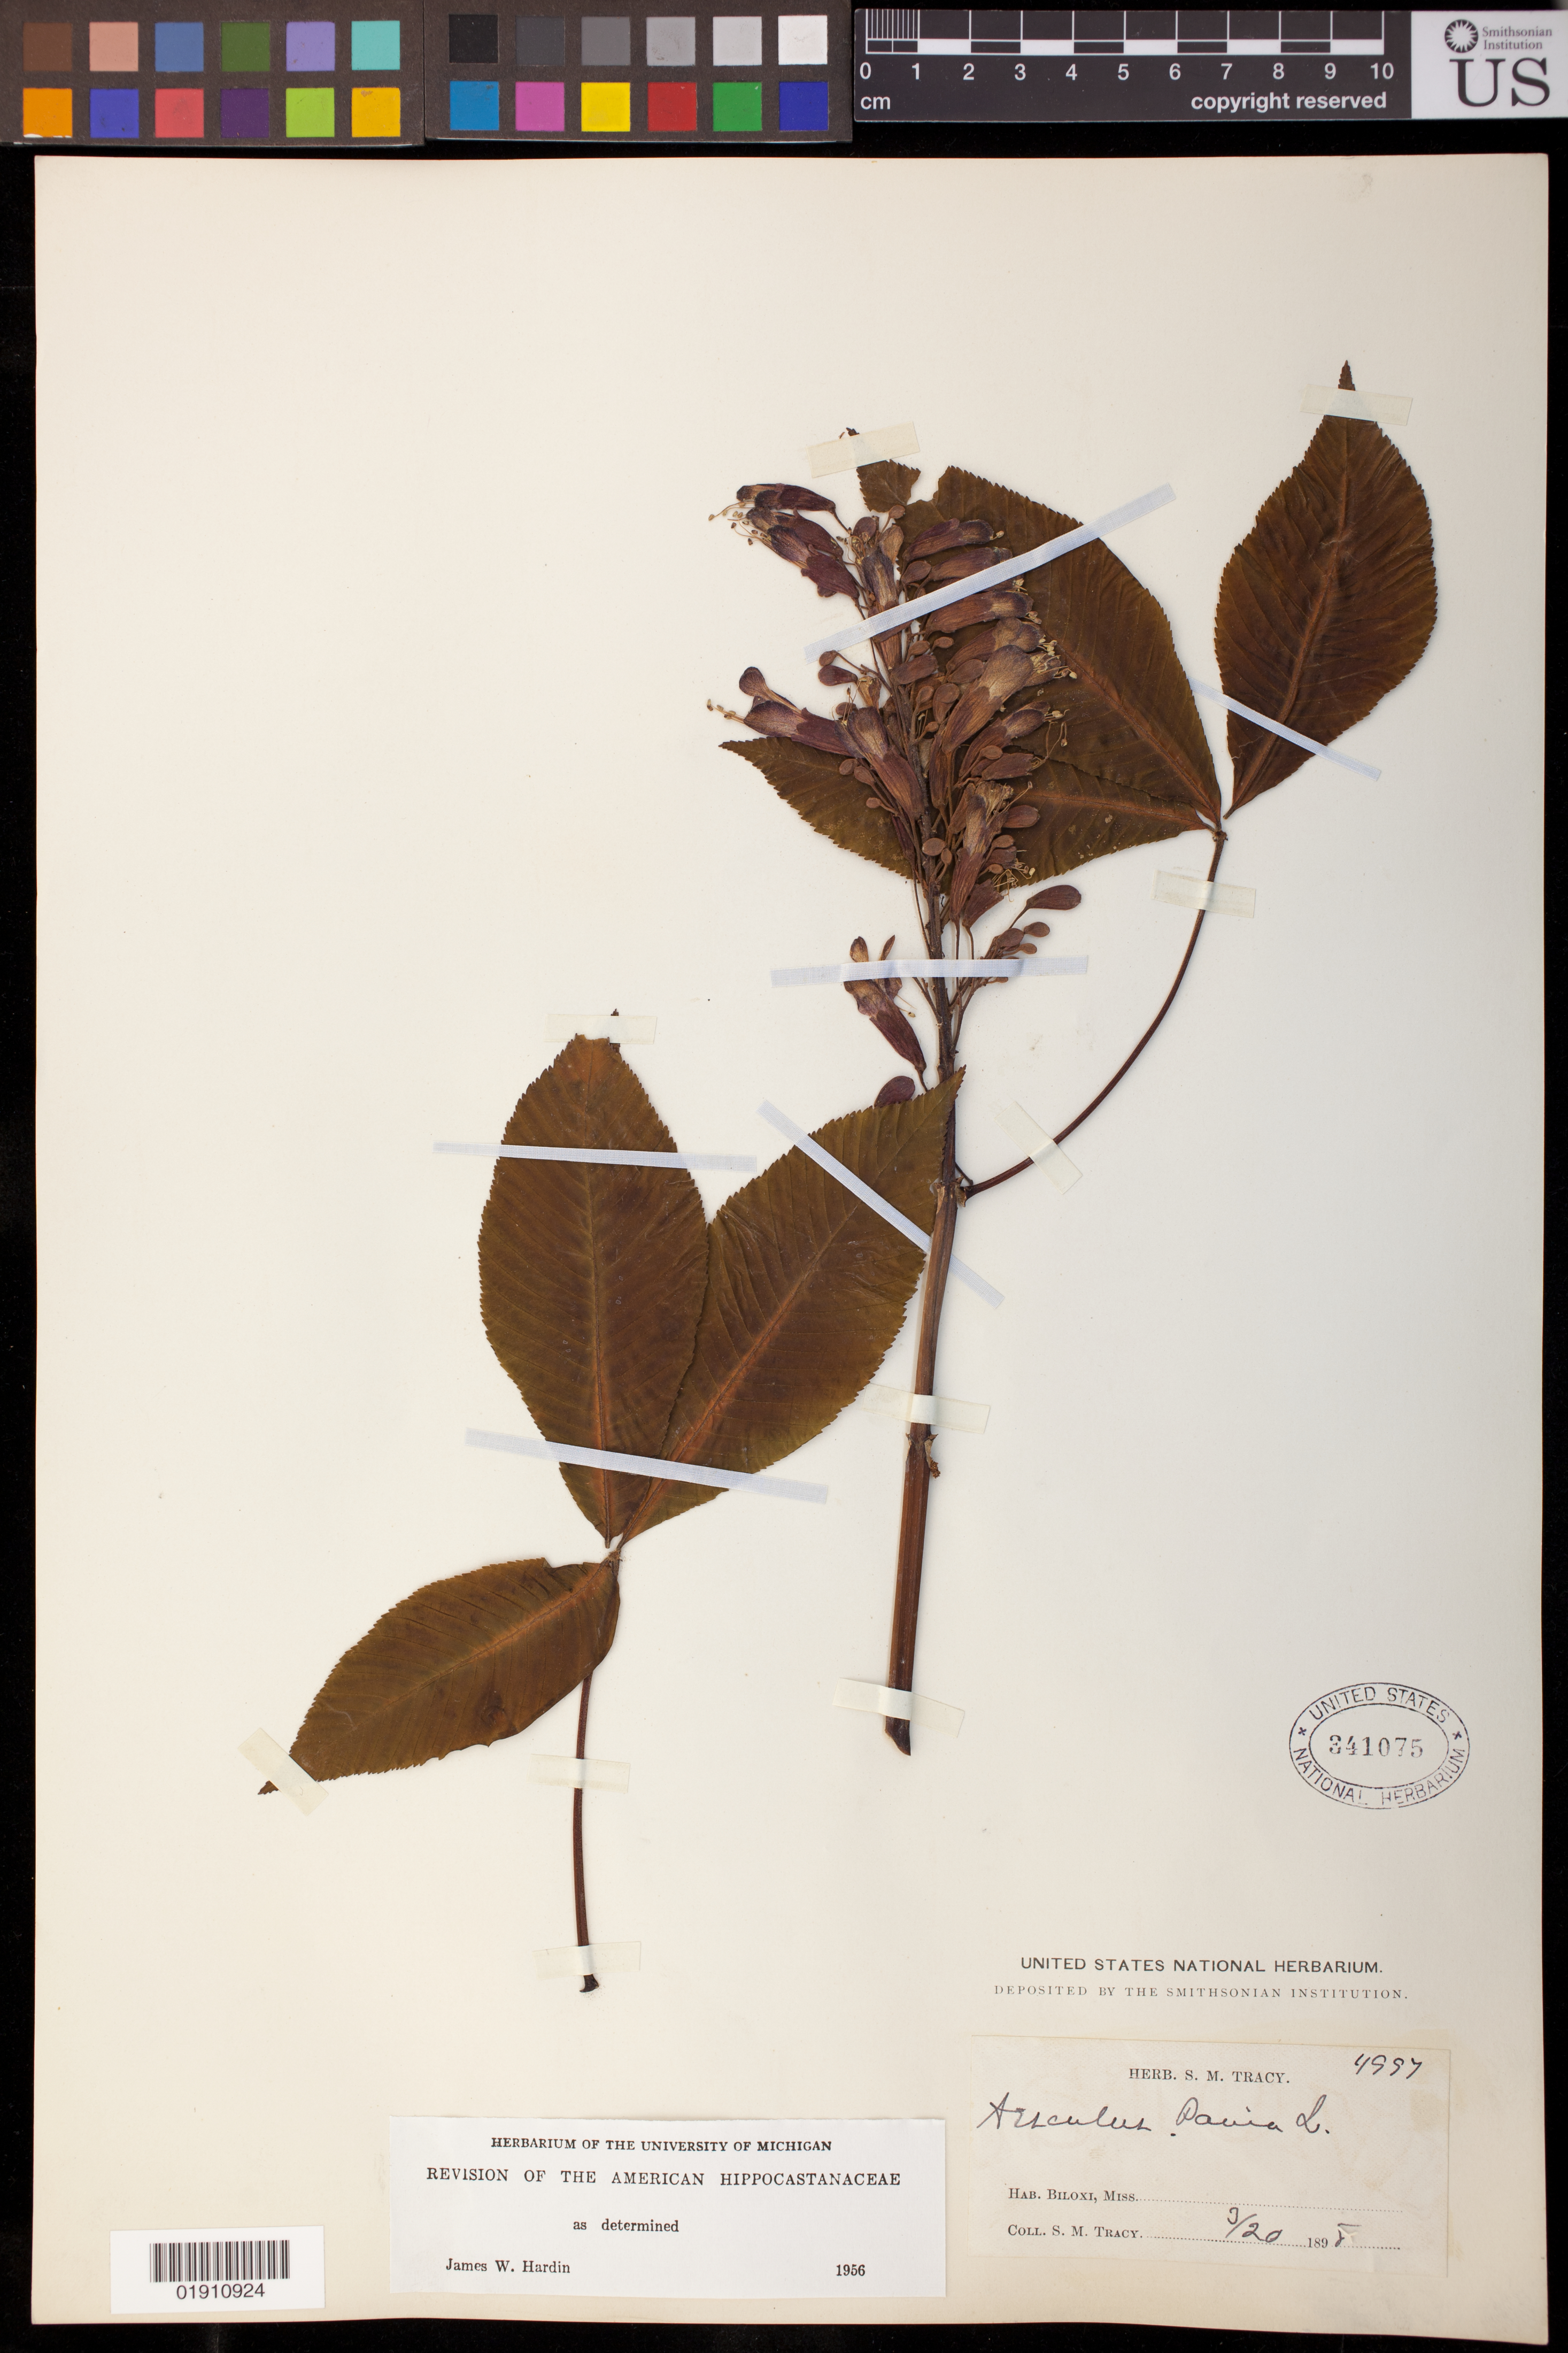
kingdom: Plantae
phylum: Tracheophyta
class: Magnoliopsida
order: Sapindales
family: Sapindaceae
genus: Aesculus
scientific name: Aesculus pavia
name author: L.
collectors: S. M. Tracy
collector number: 4997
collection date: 1898-03-20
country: United States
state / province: Mississippi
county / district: Harrison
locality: Biloxi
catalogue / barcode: US 341075